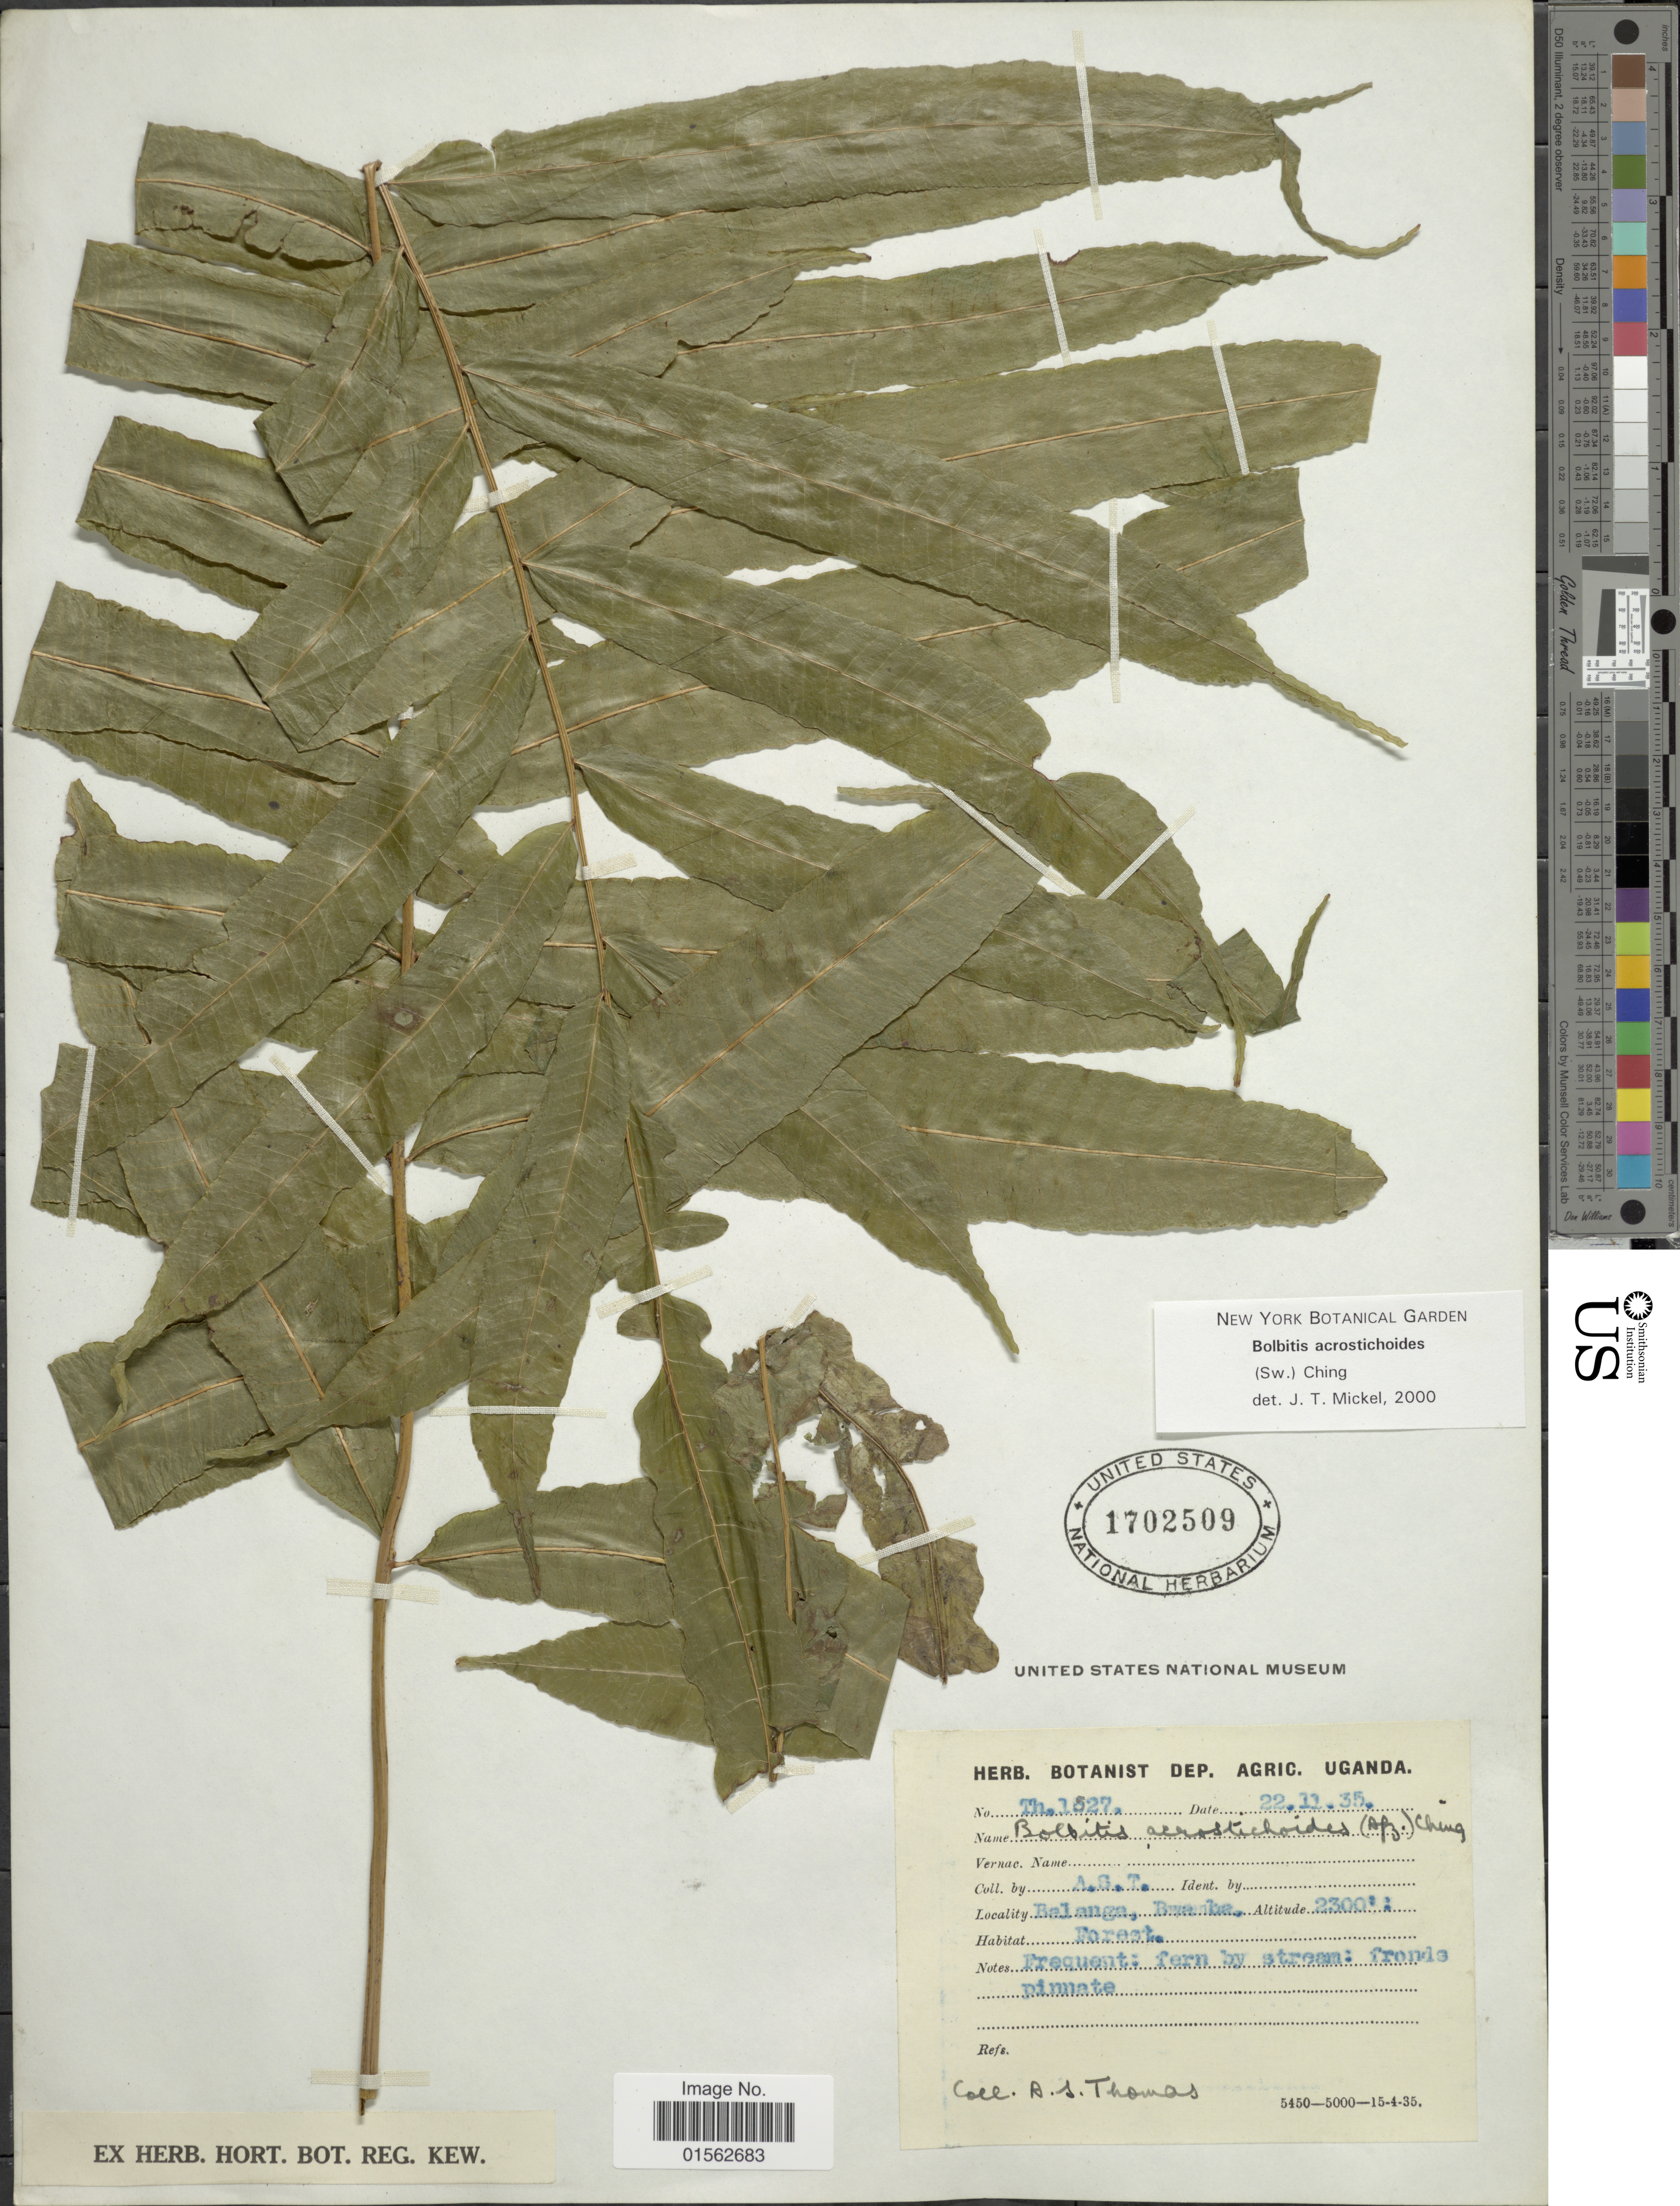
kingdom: Plantae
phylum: Tracheophyta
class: Polypodiopsida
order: Polypodiales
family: Dryopteridaceae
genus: Bolbitis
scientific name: Bolbitis acrostichoides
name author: (Hook.) Ching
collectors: A. Thomas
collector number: Th1527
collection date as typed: Transcribed d/m/y: 22/11/35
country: Uganda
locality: Balanga, Bwanbe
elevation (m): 701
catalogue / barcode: US 1702509